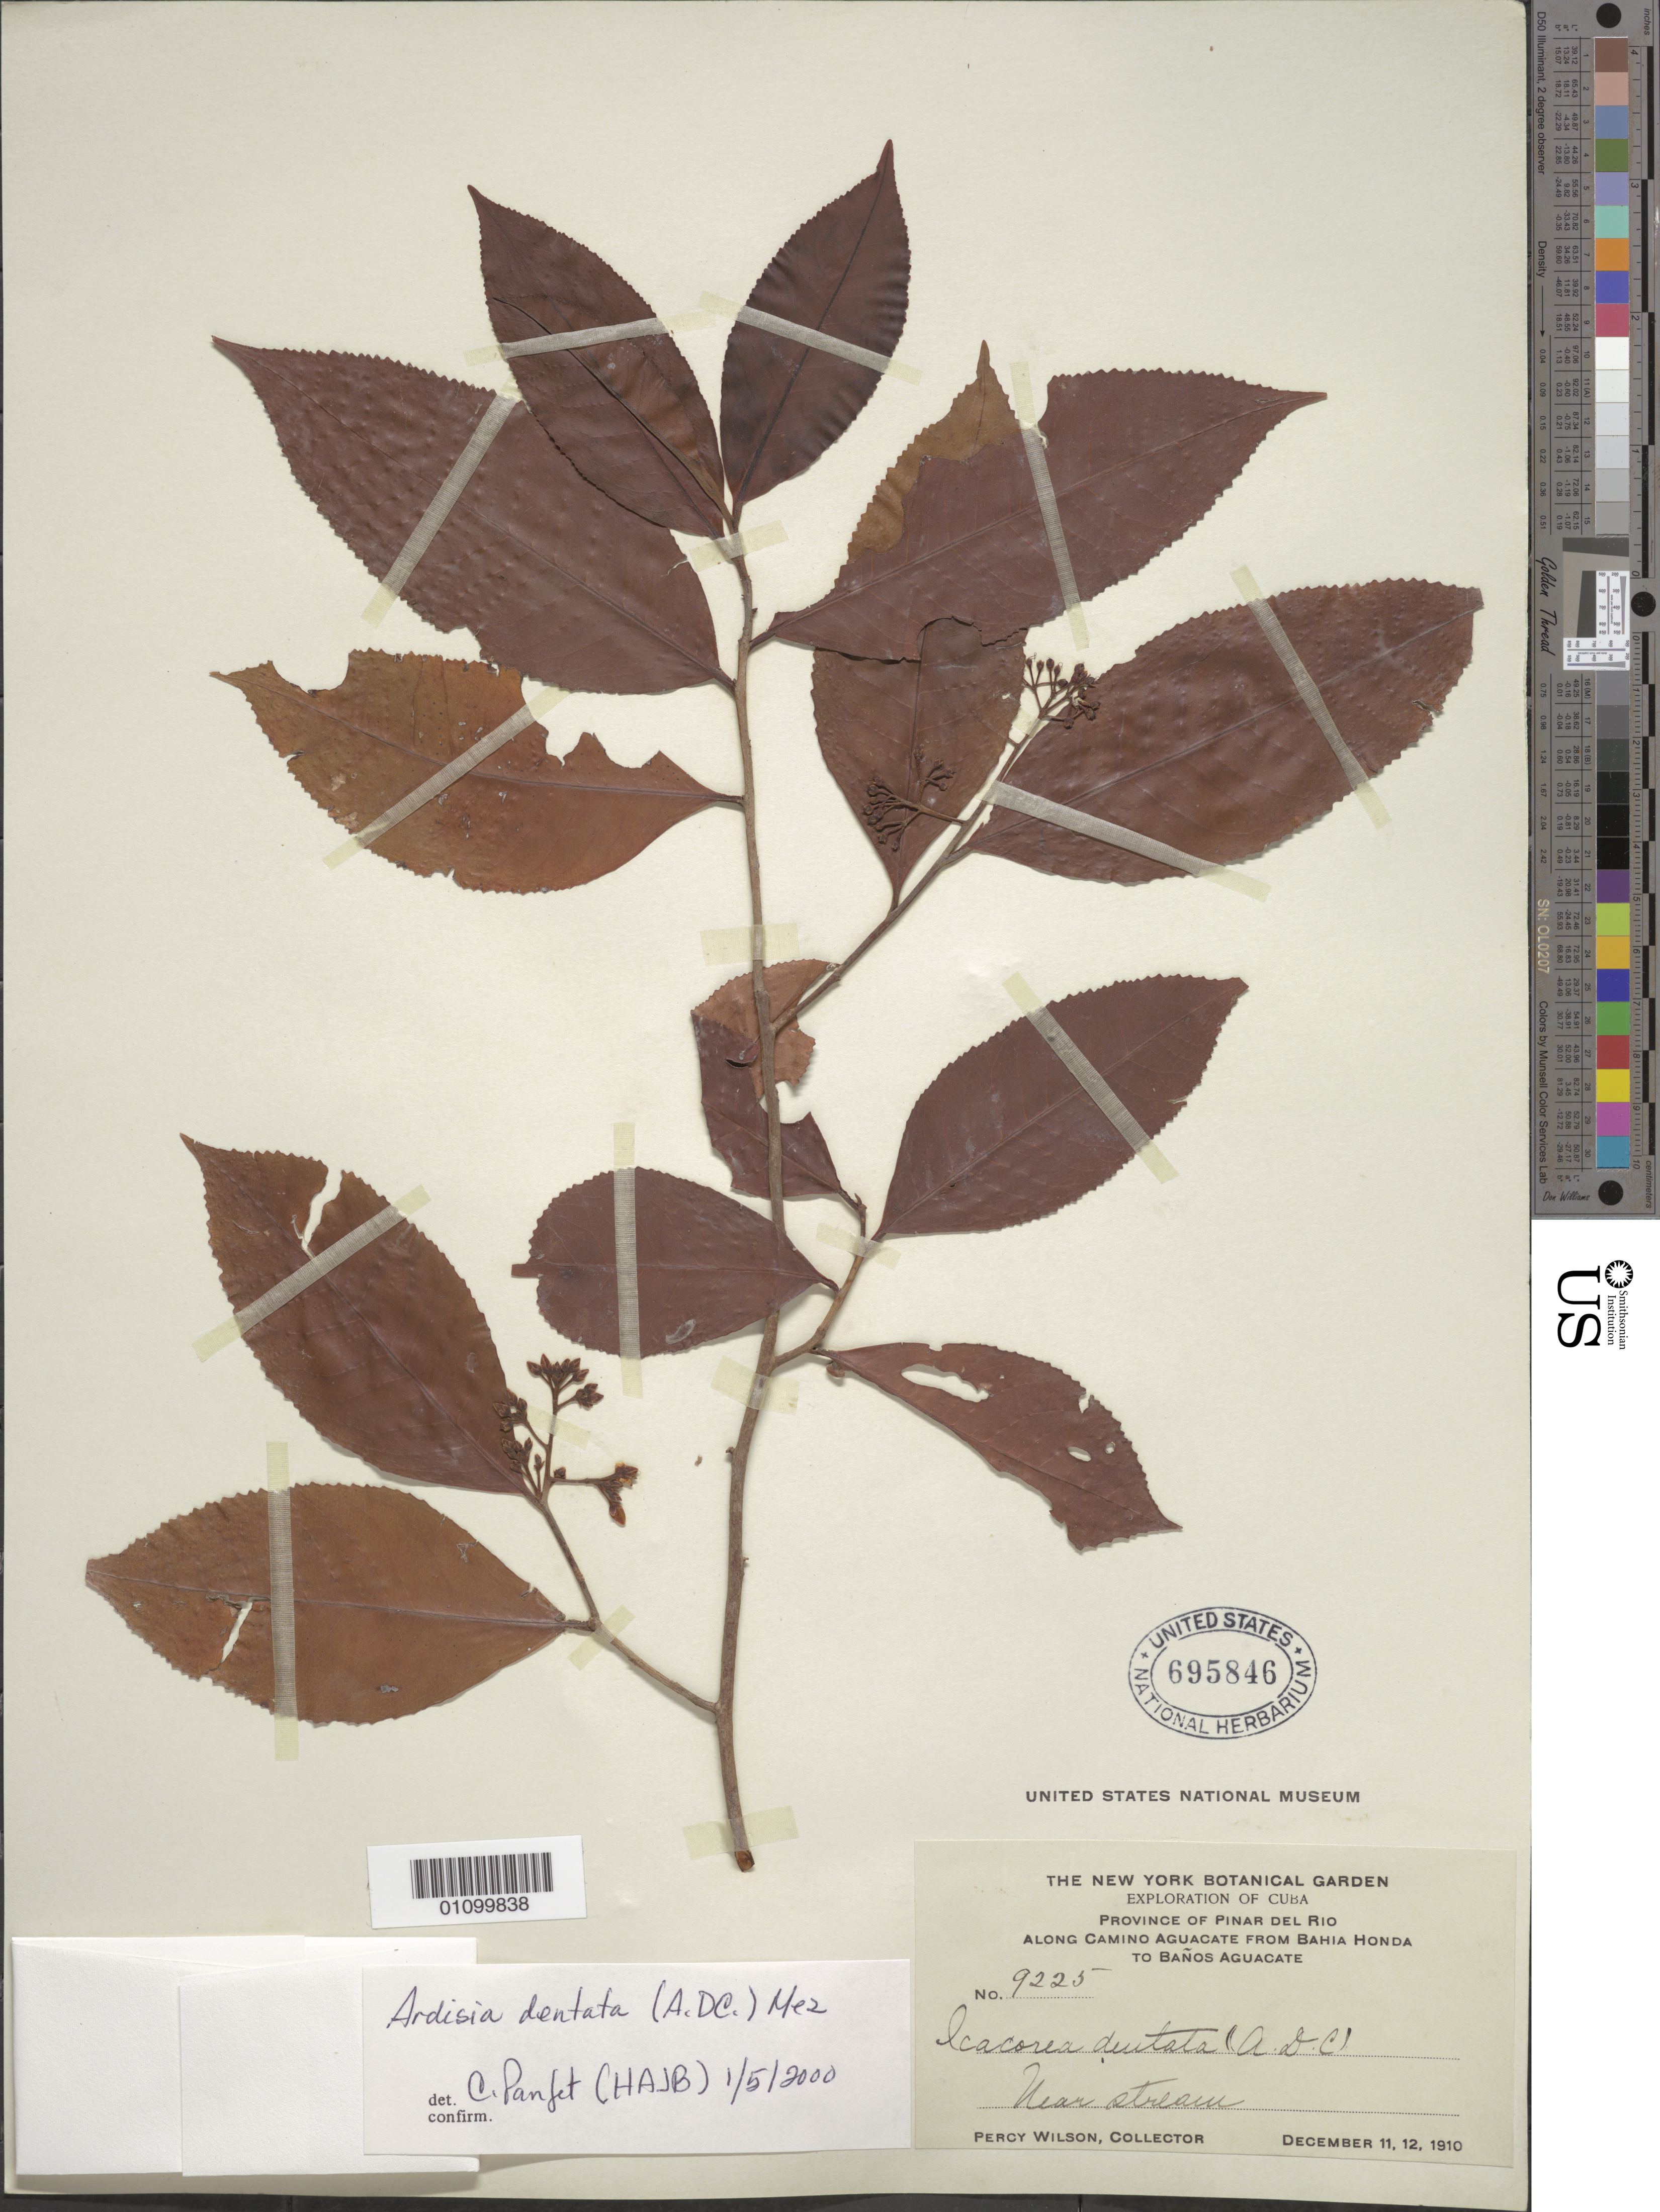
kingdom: Plantae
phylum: Tracheophyta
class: Magnoliopsida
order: Ericales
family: Primulaceae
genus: Ardisia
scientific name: Ardisia dentata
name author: (A. DC.) Mez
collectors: P. Wilson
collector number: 9225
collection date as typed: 11 Dec 1910 and 12 Dec 1910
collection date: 1910-12-11,1910-12-12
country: Cuba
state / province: Pinar del Rio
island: Cuba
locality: Along Camino Aguacate from Bahia Honda to Banos Aguacate Near stream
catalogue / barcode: US 695846